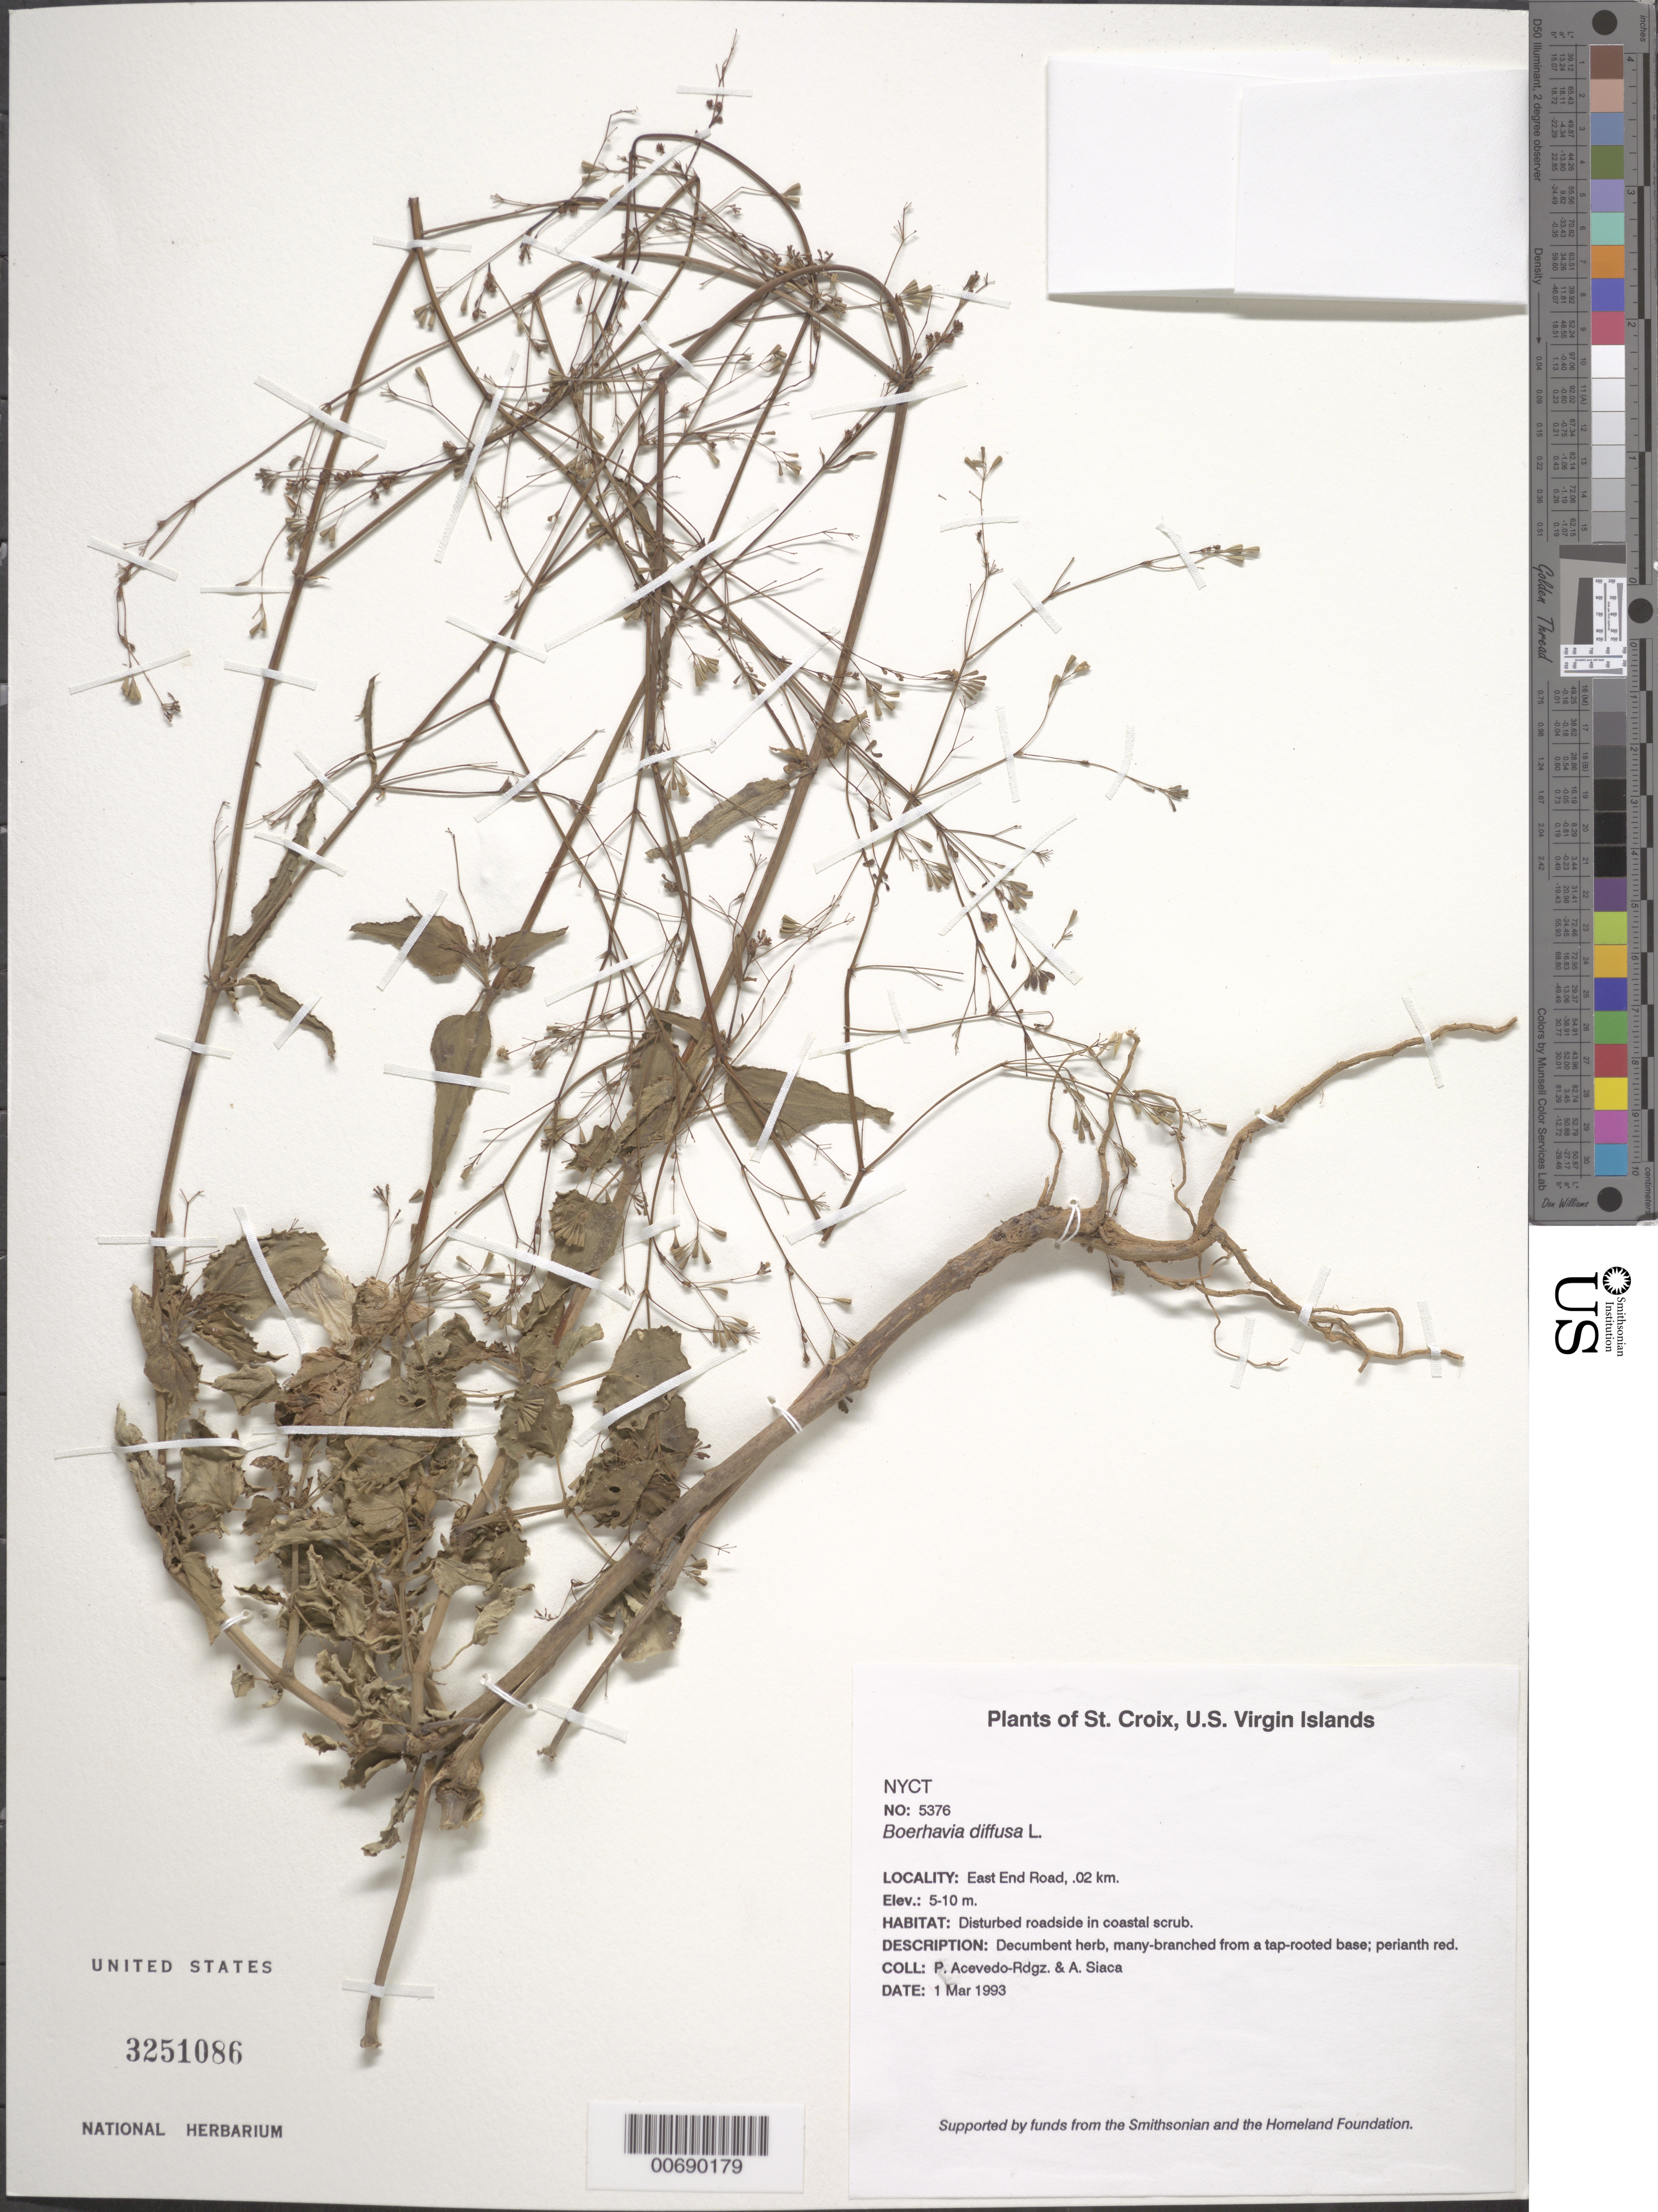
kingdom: Plantae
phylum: Tracheophyta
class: Magnoliopsida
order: Caryophyllales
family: Nyctaginaceae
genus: Boerhavia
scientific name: Boerhavia diffusa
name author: L.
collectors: P. Acevedo-Rodr. & A. Siaca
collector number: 5376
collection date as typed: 01 Mar 1993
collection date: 1993-03-01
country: U.S. Virgin Islands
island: St. Croix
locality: East End Road, .02 km.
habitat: Disturbed roadside in coastal scrub.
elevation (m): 5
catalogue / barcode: US 3251086